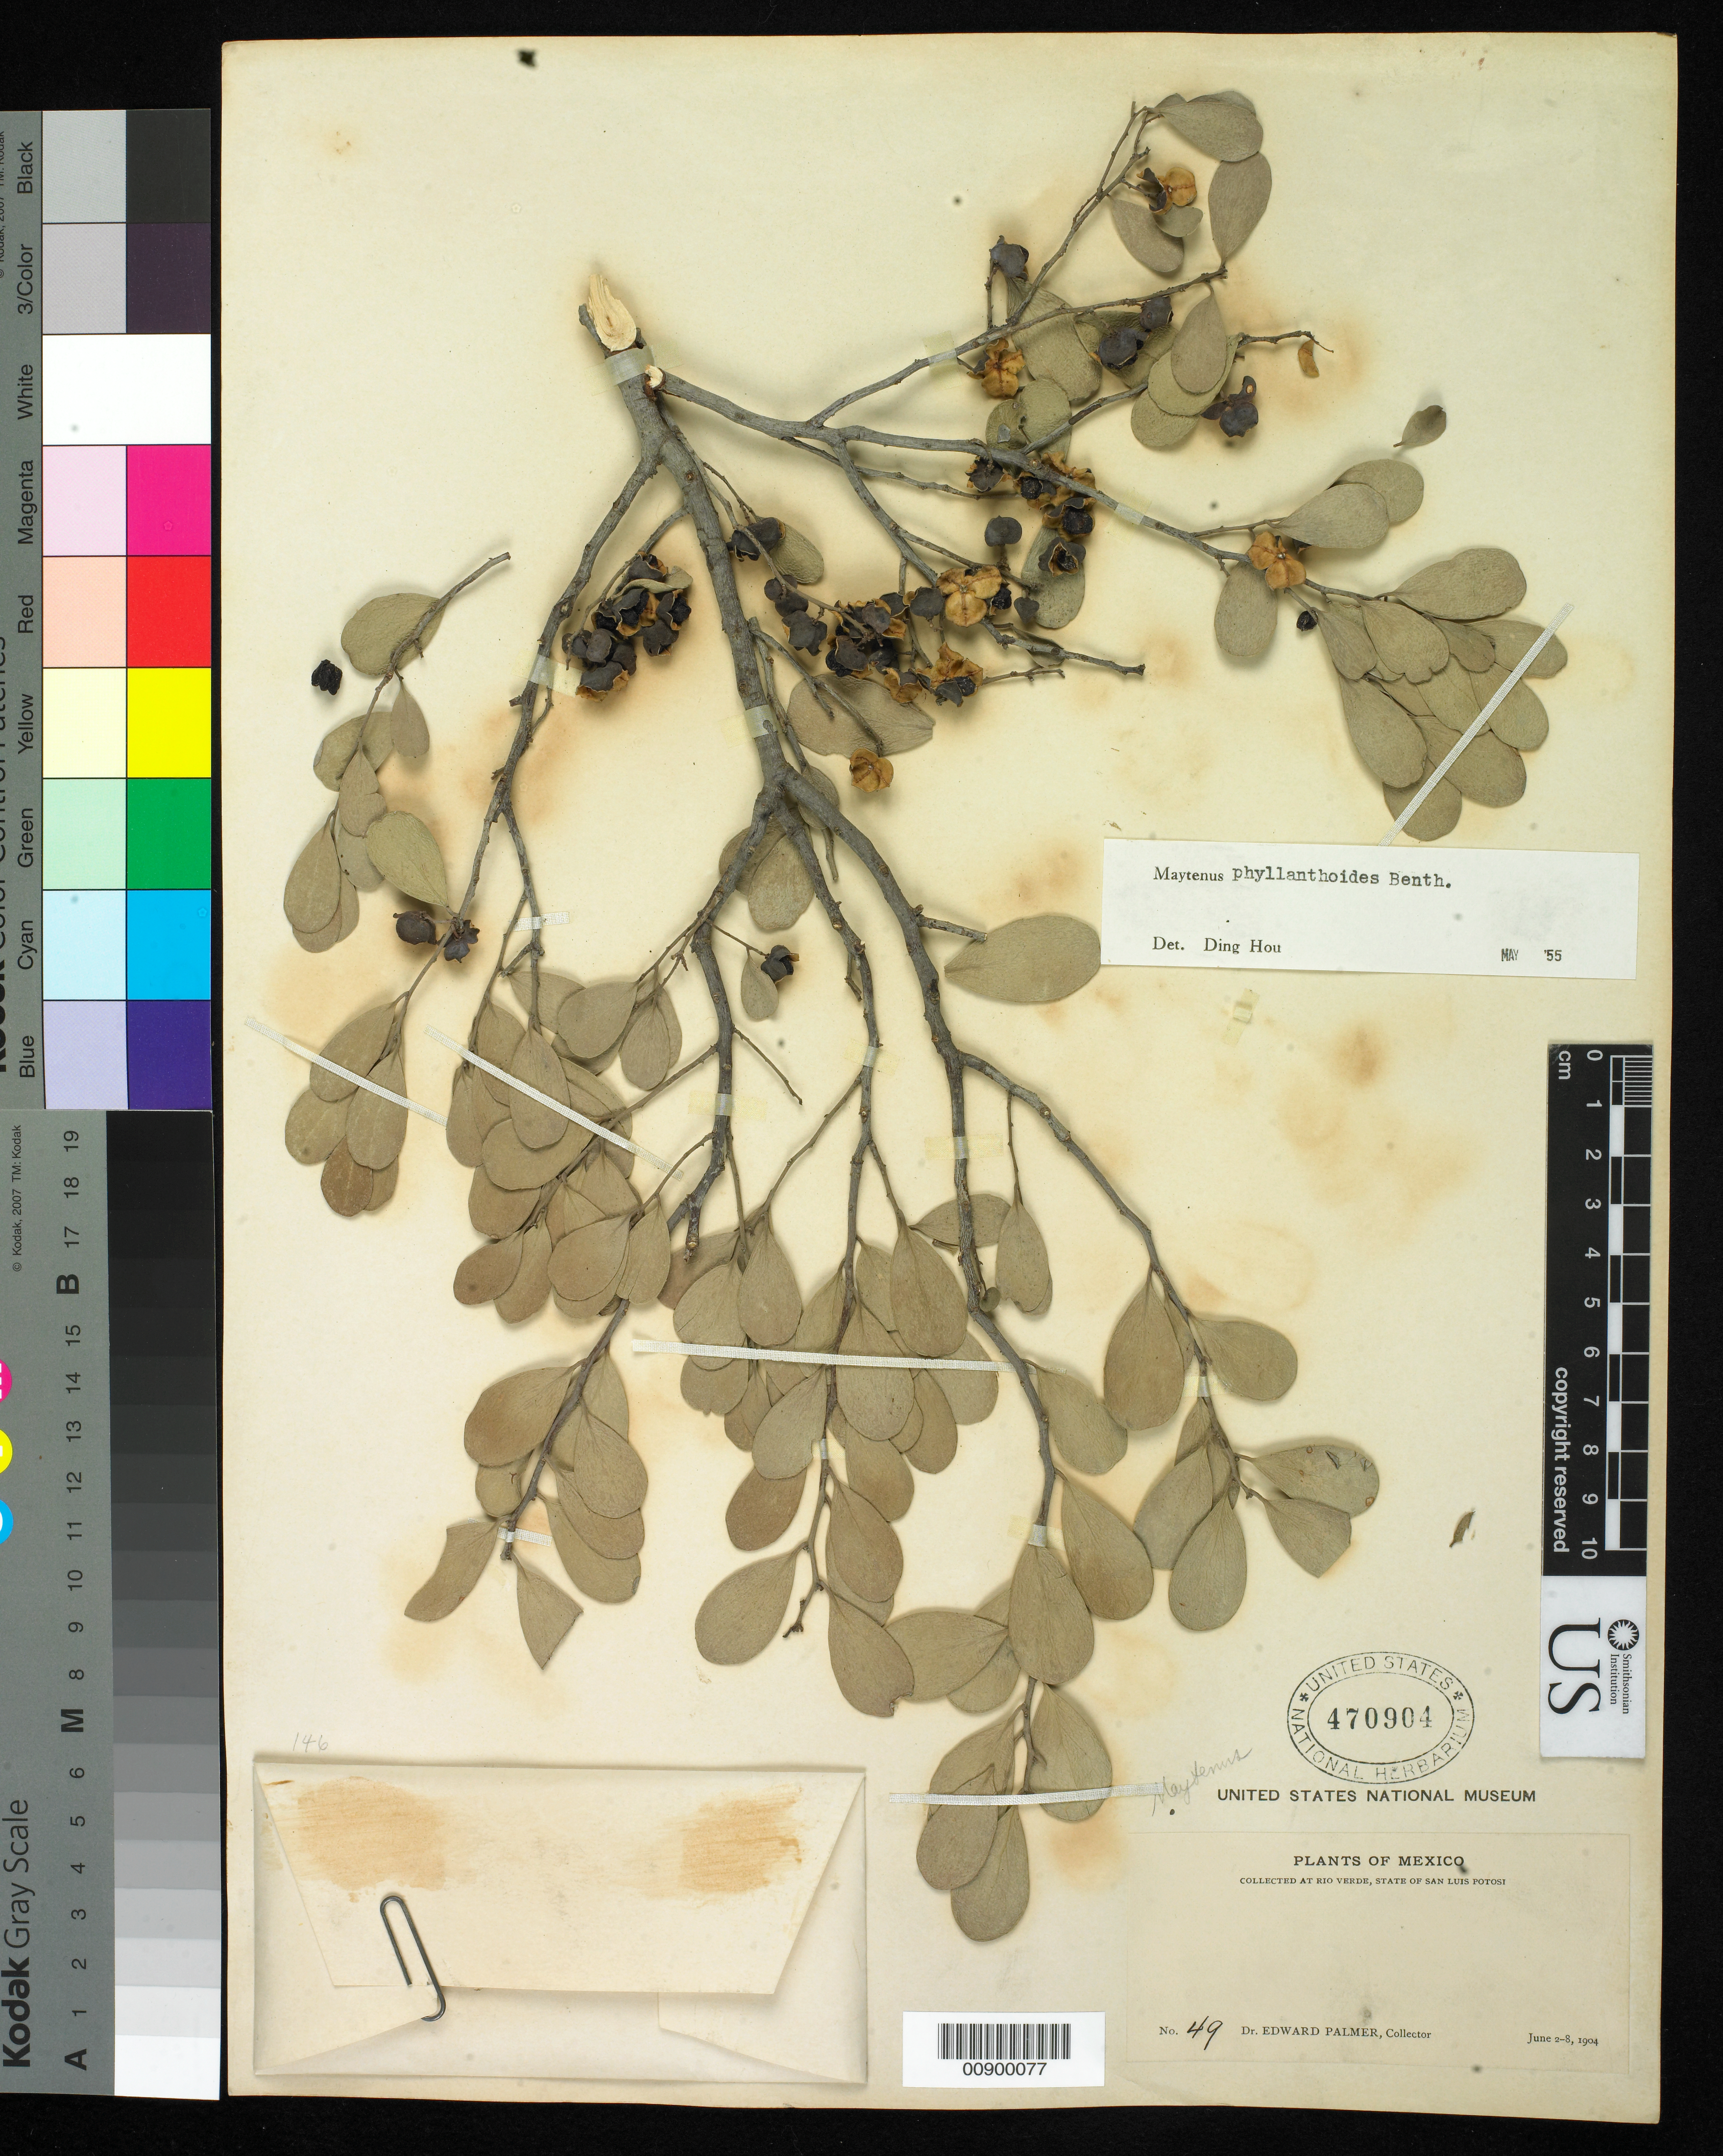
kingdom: Plantae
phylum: Tracheophyta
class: Magnoliopsida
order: Celastrales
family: Celastraceae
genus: Tricerma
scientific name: Tricerma phyllanthoides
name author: (Benth.) Lundell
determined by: Strong, Mark T., (BOT), Smithsonian Institution - National Museum of Natural History (UNITED STATES)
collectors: E. Palmer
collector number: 49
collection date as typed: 02 Jun 1904 to 08 Jun 1904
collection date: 1904-06-02/1904-06-08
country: Mexico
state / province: San Luis Potosí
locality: Río Verde, San Luis Potosí.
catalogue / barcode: US 470904